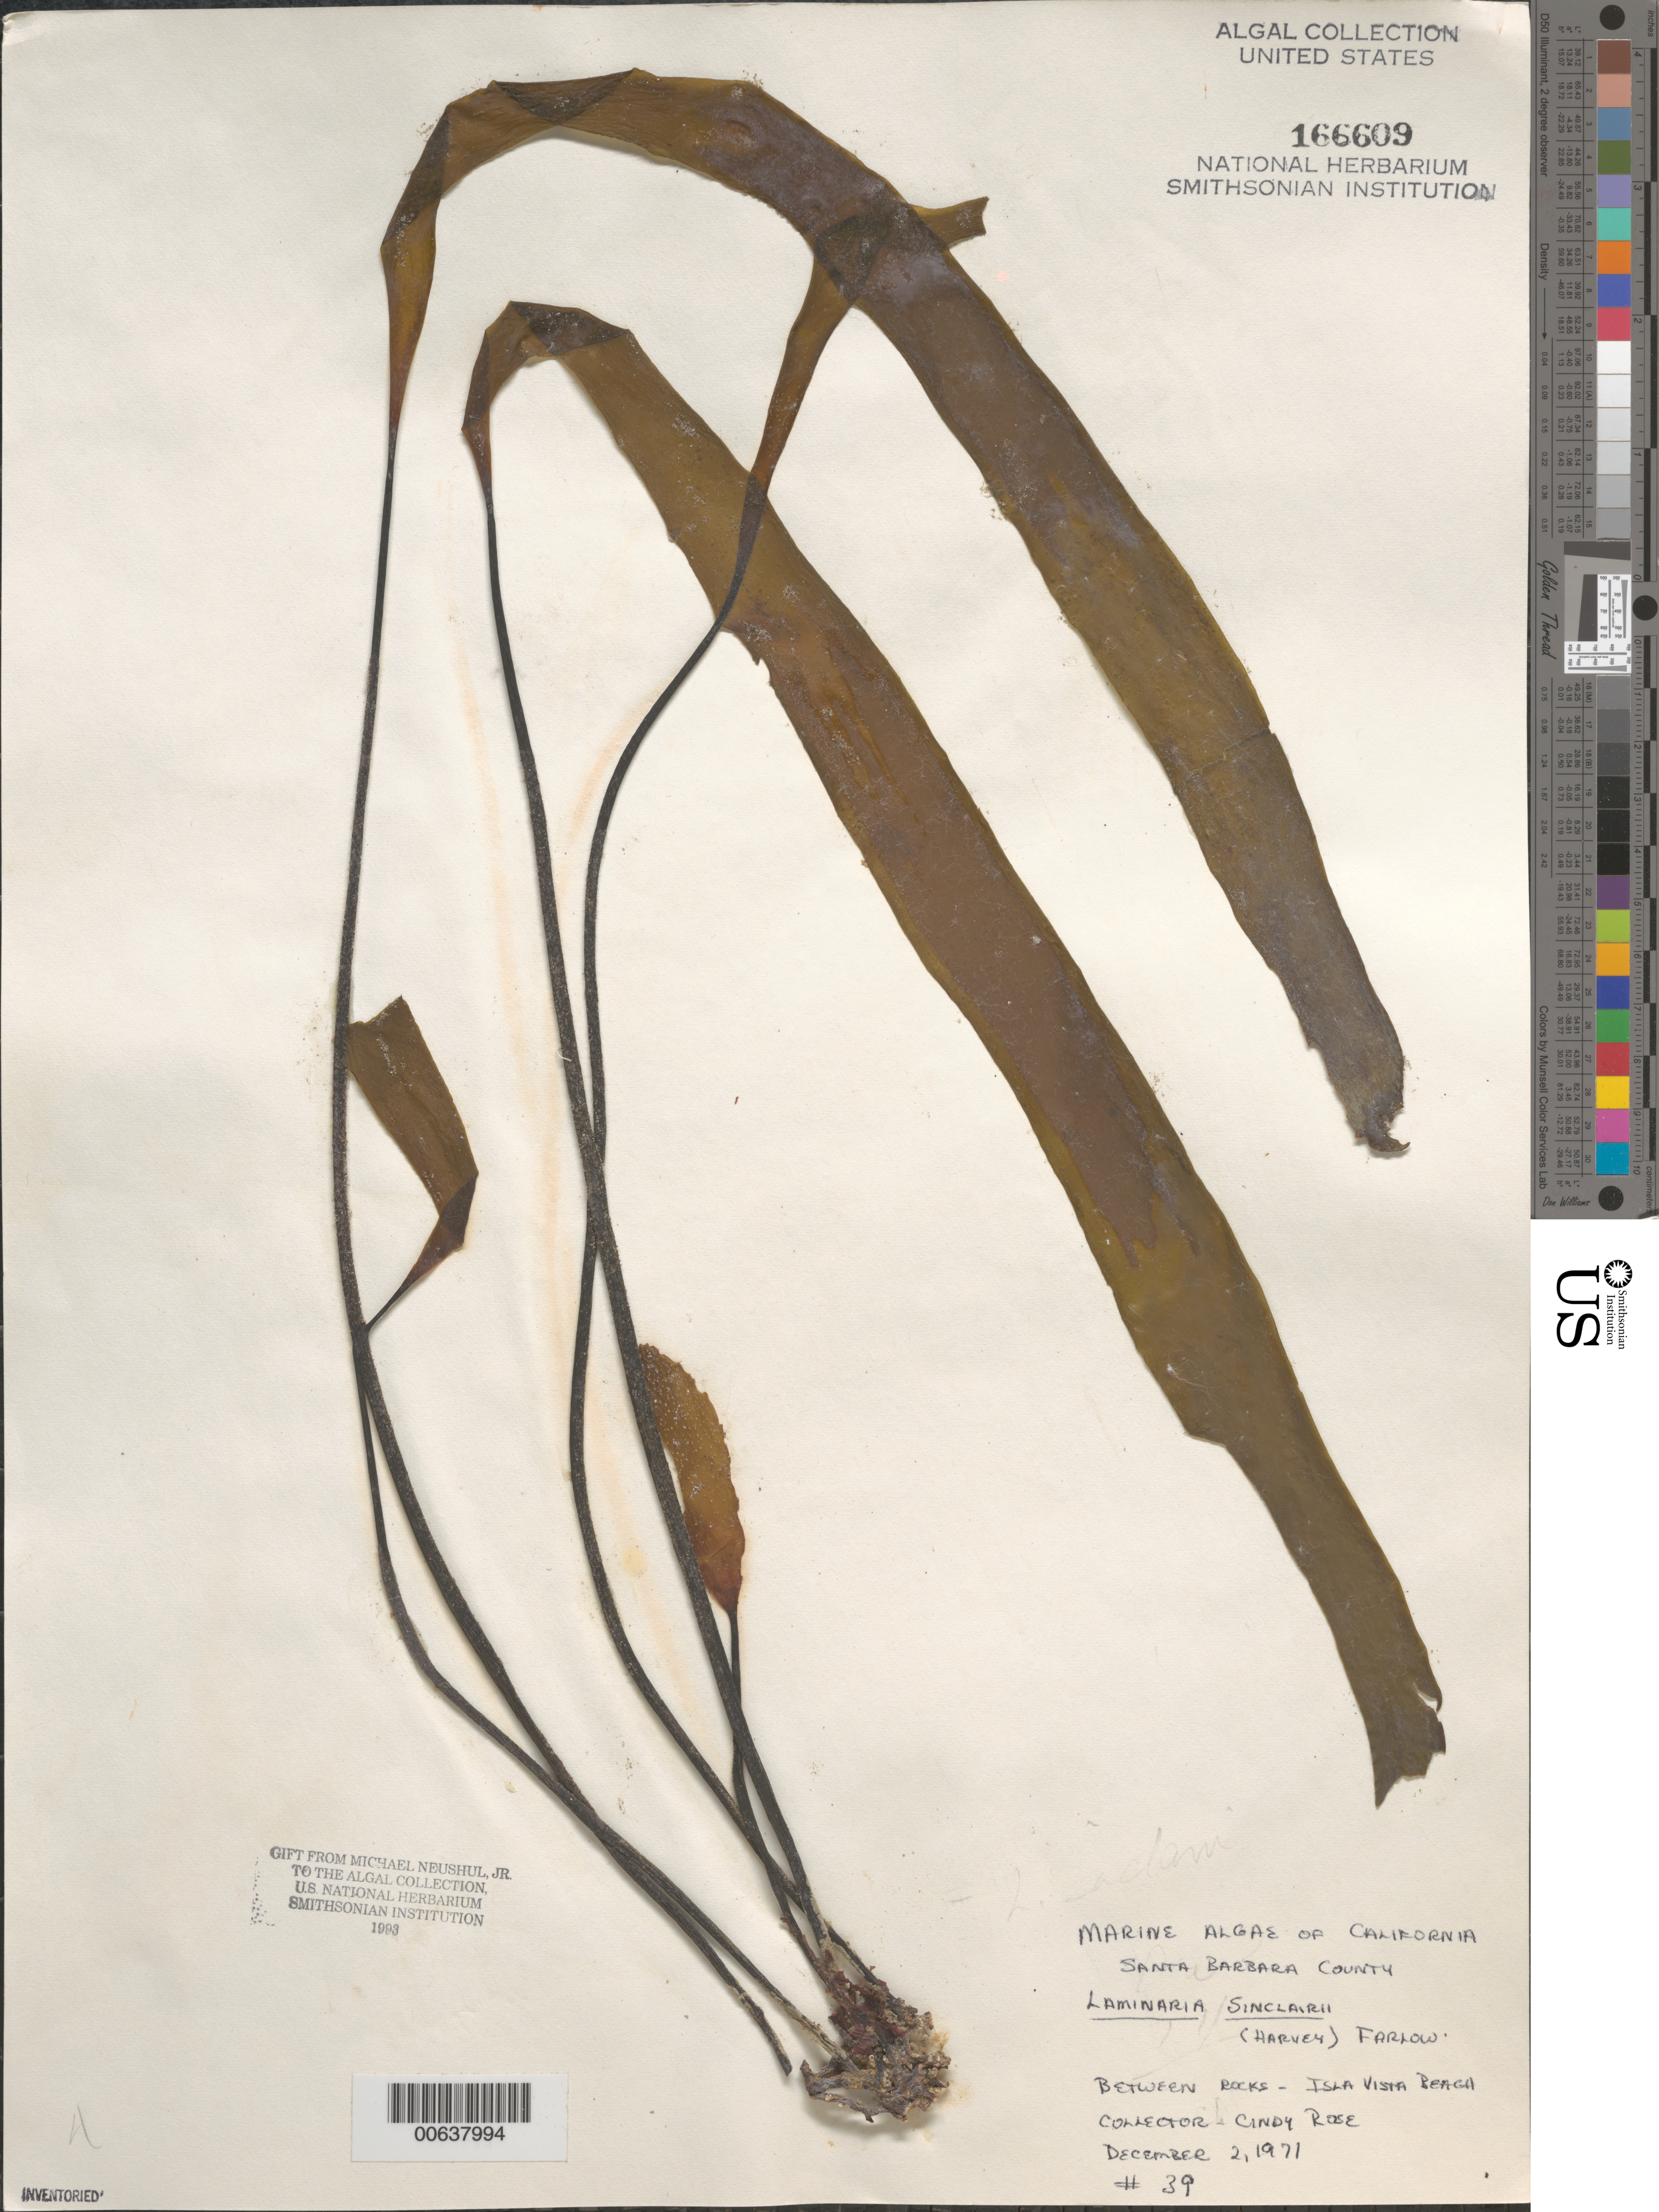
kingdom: Chromista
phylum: Ochrophyta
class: Phaeophyceae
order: Laminariales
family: Laminariaceae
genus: Laminaria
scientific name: Laminaria sinclairii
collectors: C. Rose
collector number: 39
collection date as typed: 02 Dec 1971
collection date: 1971-12-02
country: United States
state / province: California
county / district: Santa Barbara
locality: Isla Vista Beach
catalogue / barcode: US 166609